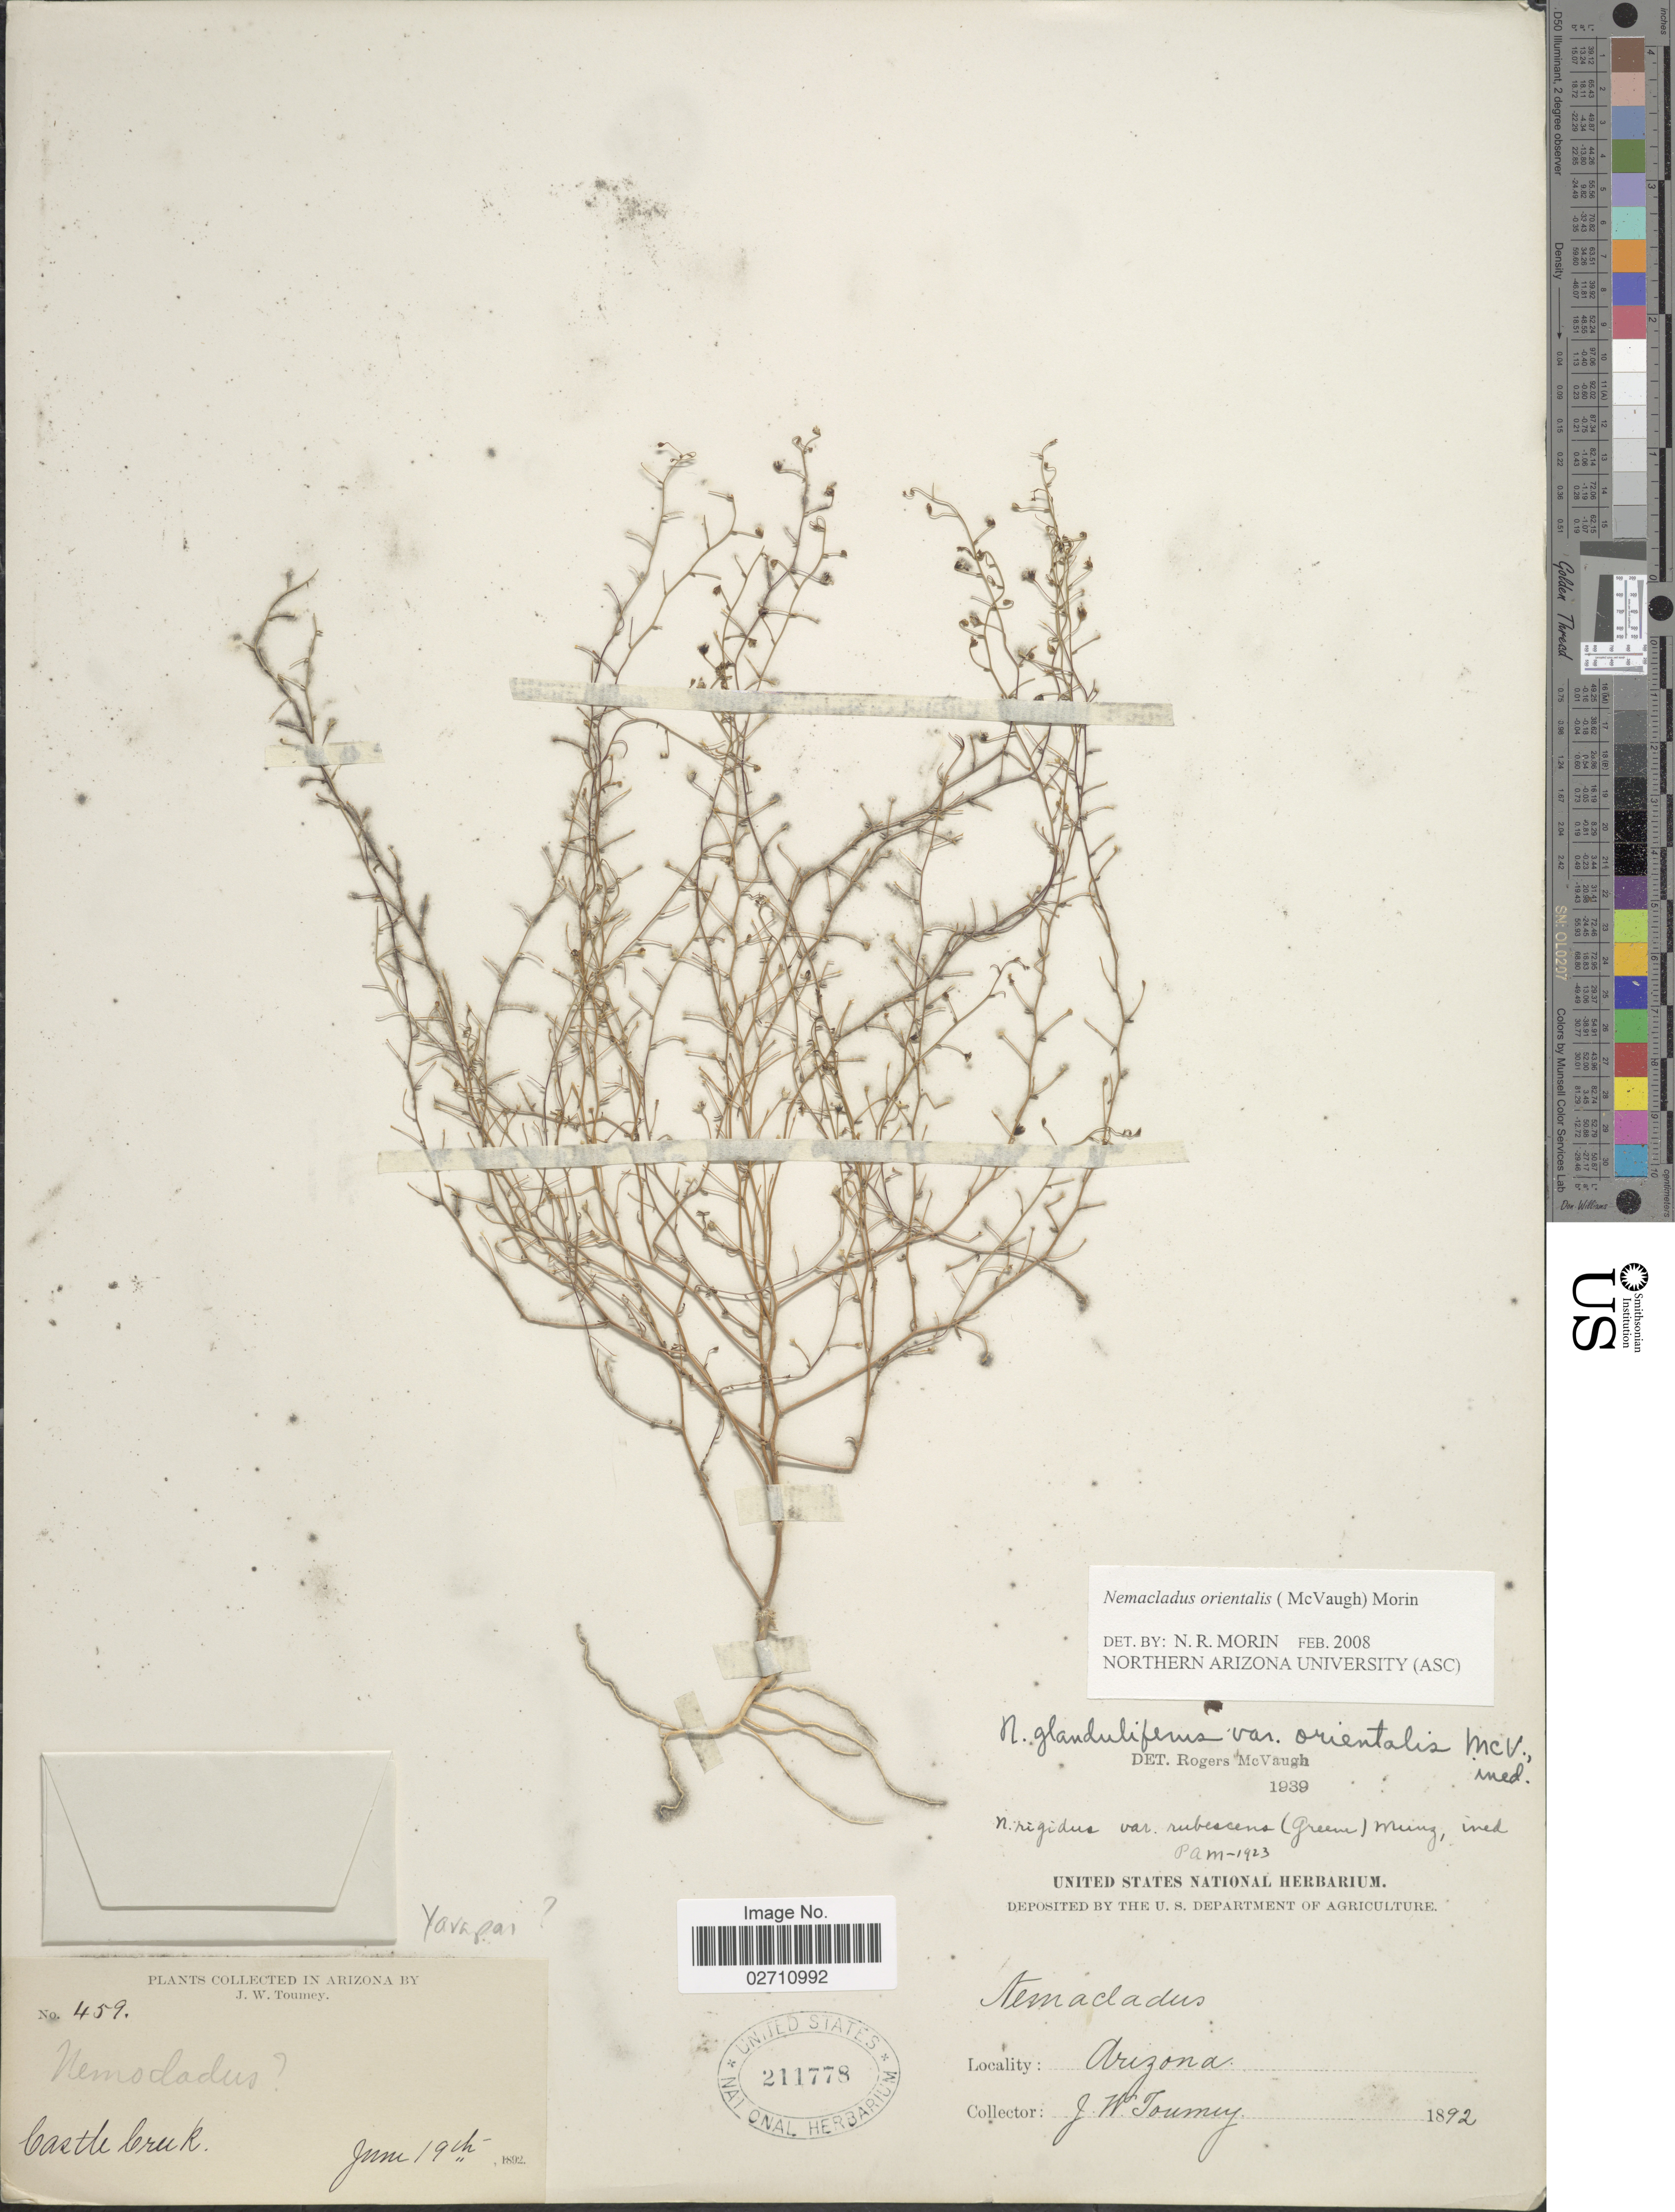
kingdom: Plantae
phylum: Tracheophyta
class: Magnoliopsida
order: Asterales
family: Campanulaceae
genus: Nemacladus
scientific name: Nemacladus orientalis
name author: (McVaugh) Morin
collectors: J. W. Toumey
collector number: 459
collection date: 1892-06-19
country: United States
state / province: Arizona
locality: Castle Creek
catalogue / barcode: US 211778